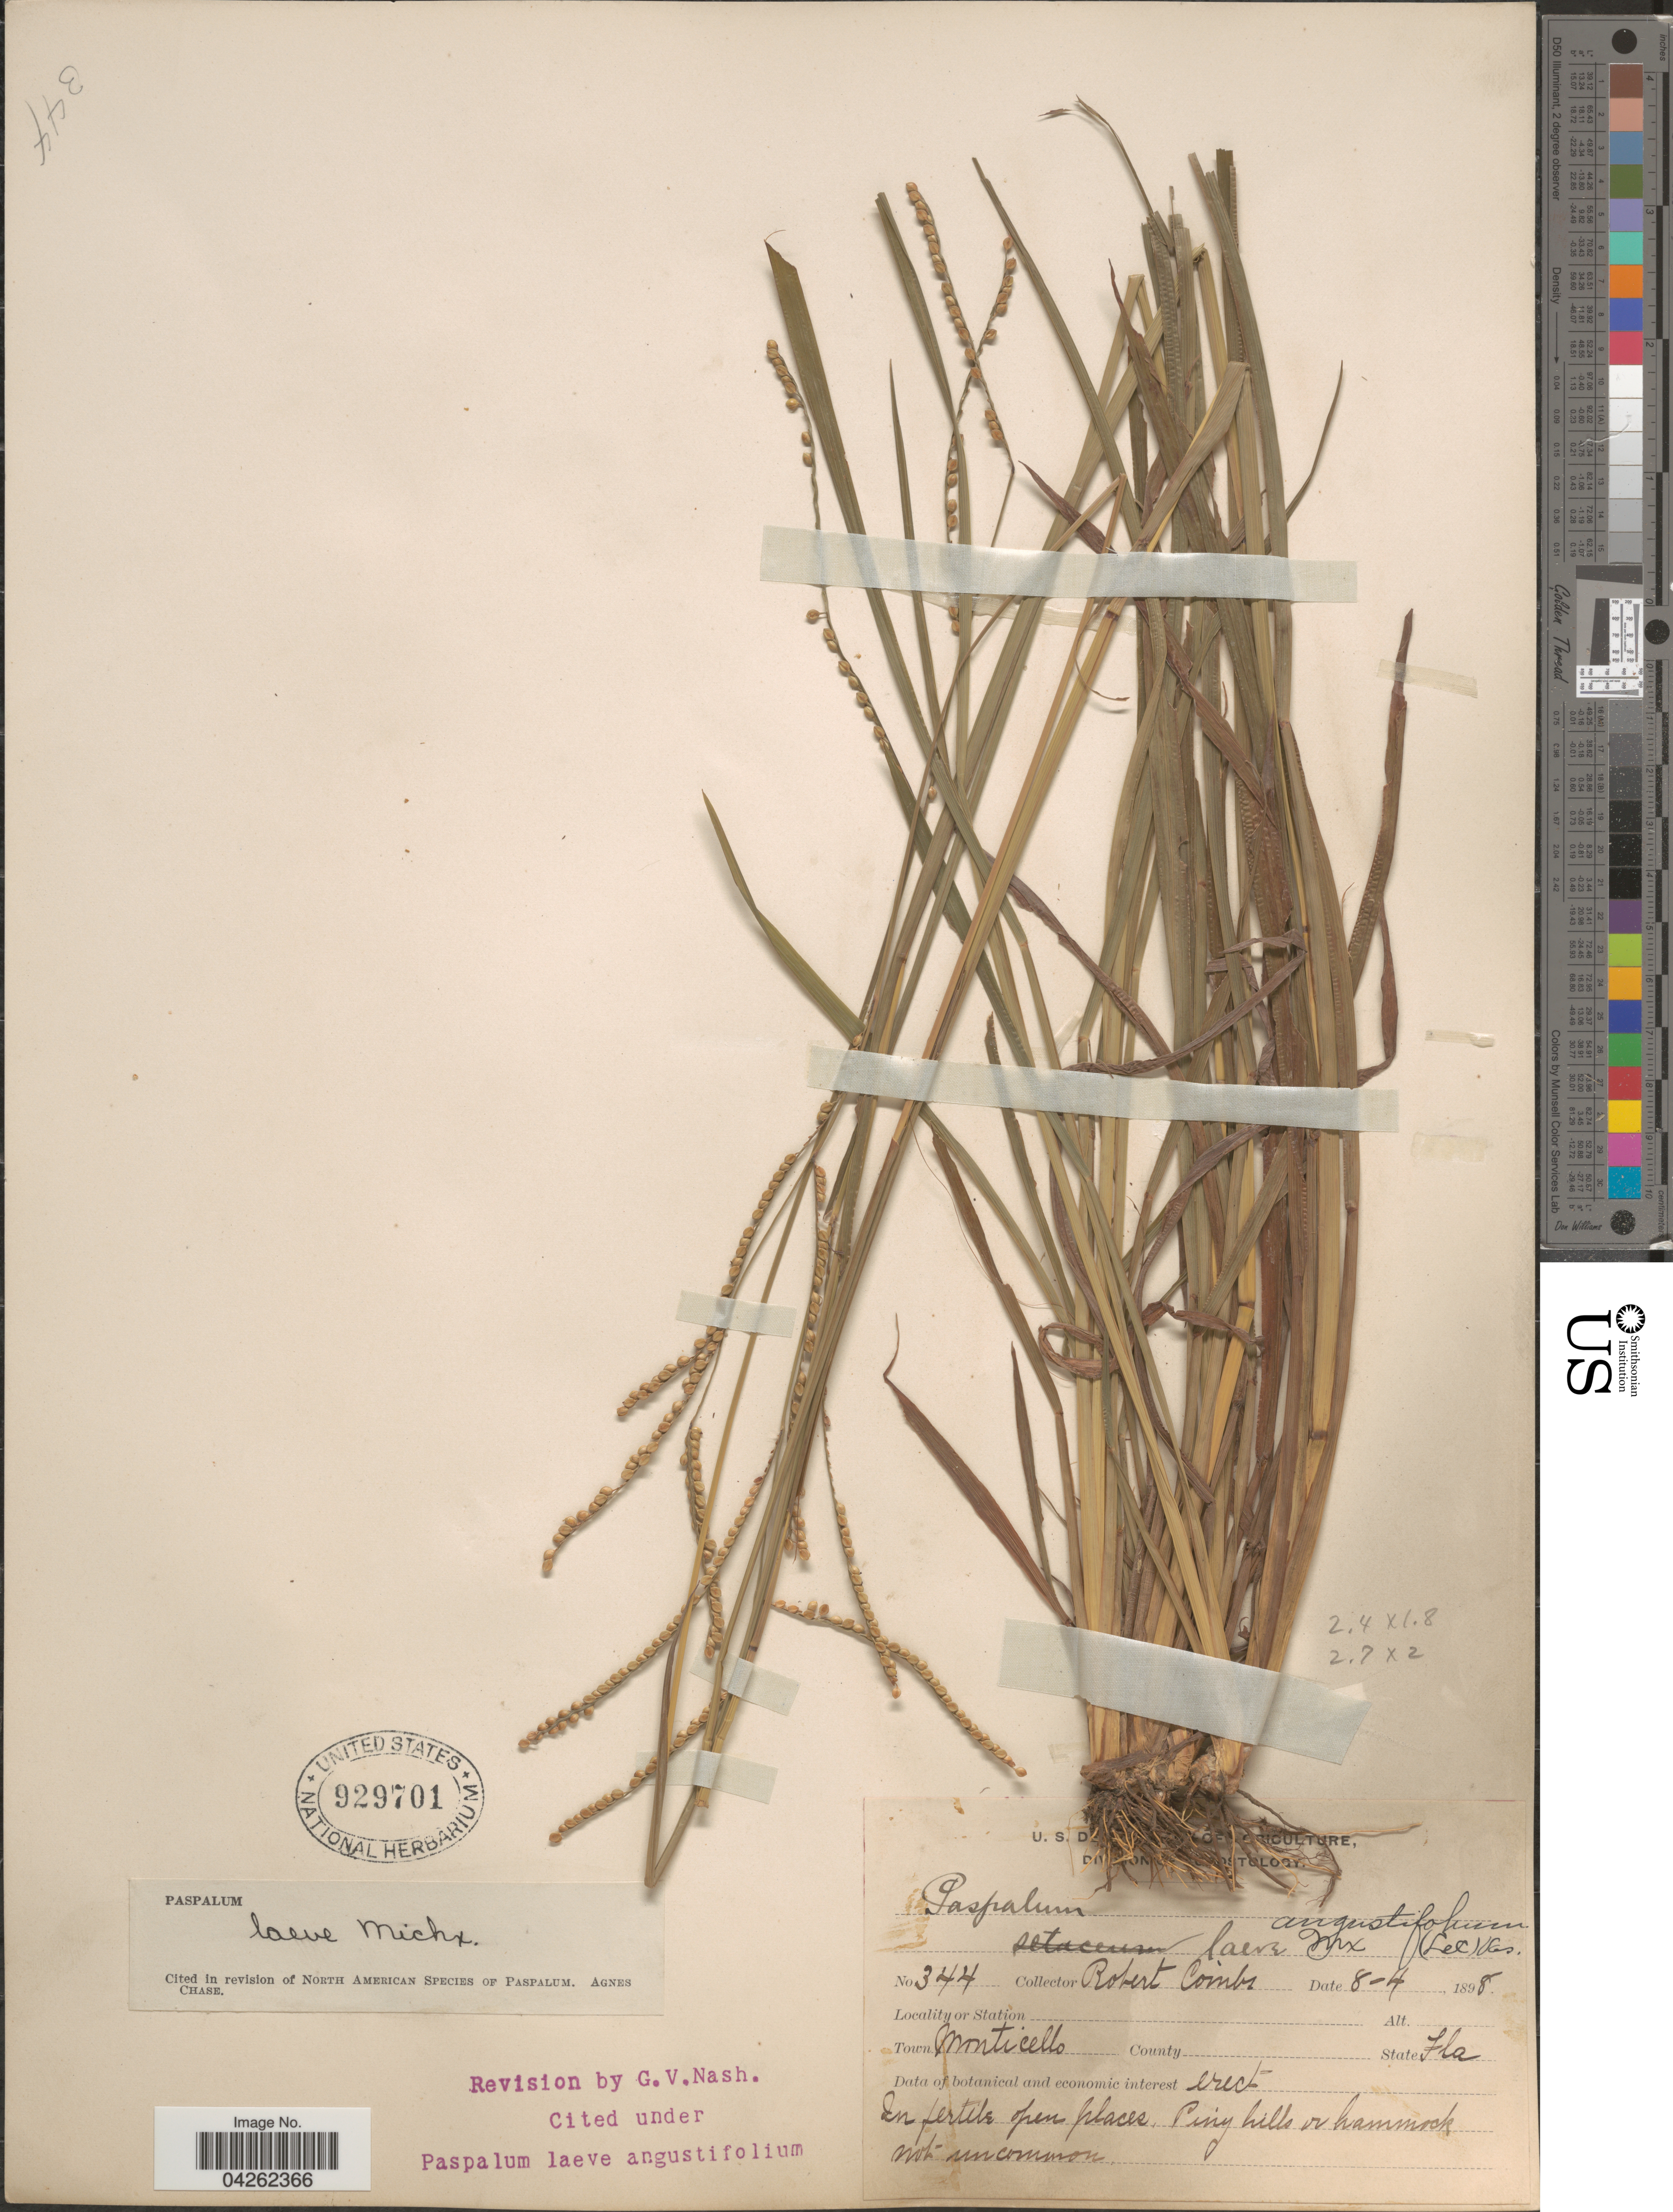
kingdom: Plantae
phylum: Tracheophyta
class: Liliopsida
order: Poales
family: Poaceae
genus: Paspalum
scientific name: Paspalum laeve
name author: Michx.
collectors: R. Combs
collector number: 344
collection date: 1898-08-04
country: United States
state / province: Florida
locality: Town Monticello. In fertile open places. Piny hills or hammock.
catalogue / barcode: US 929701